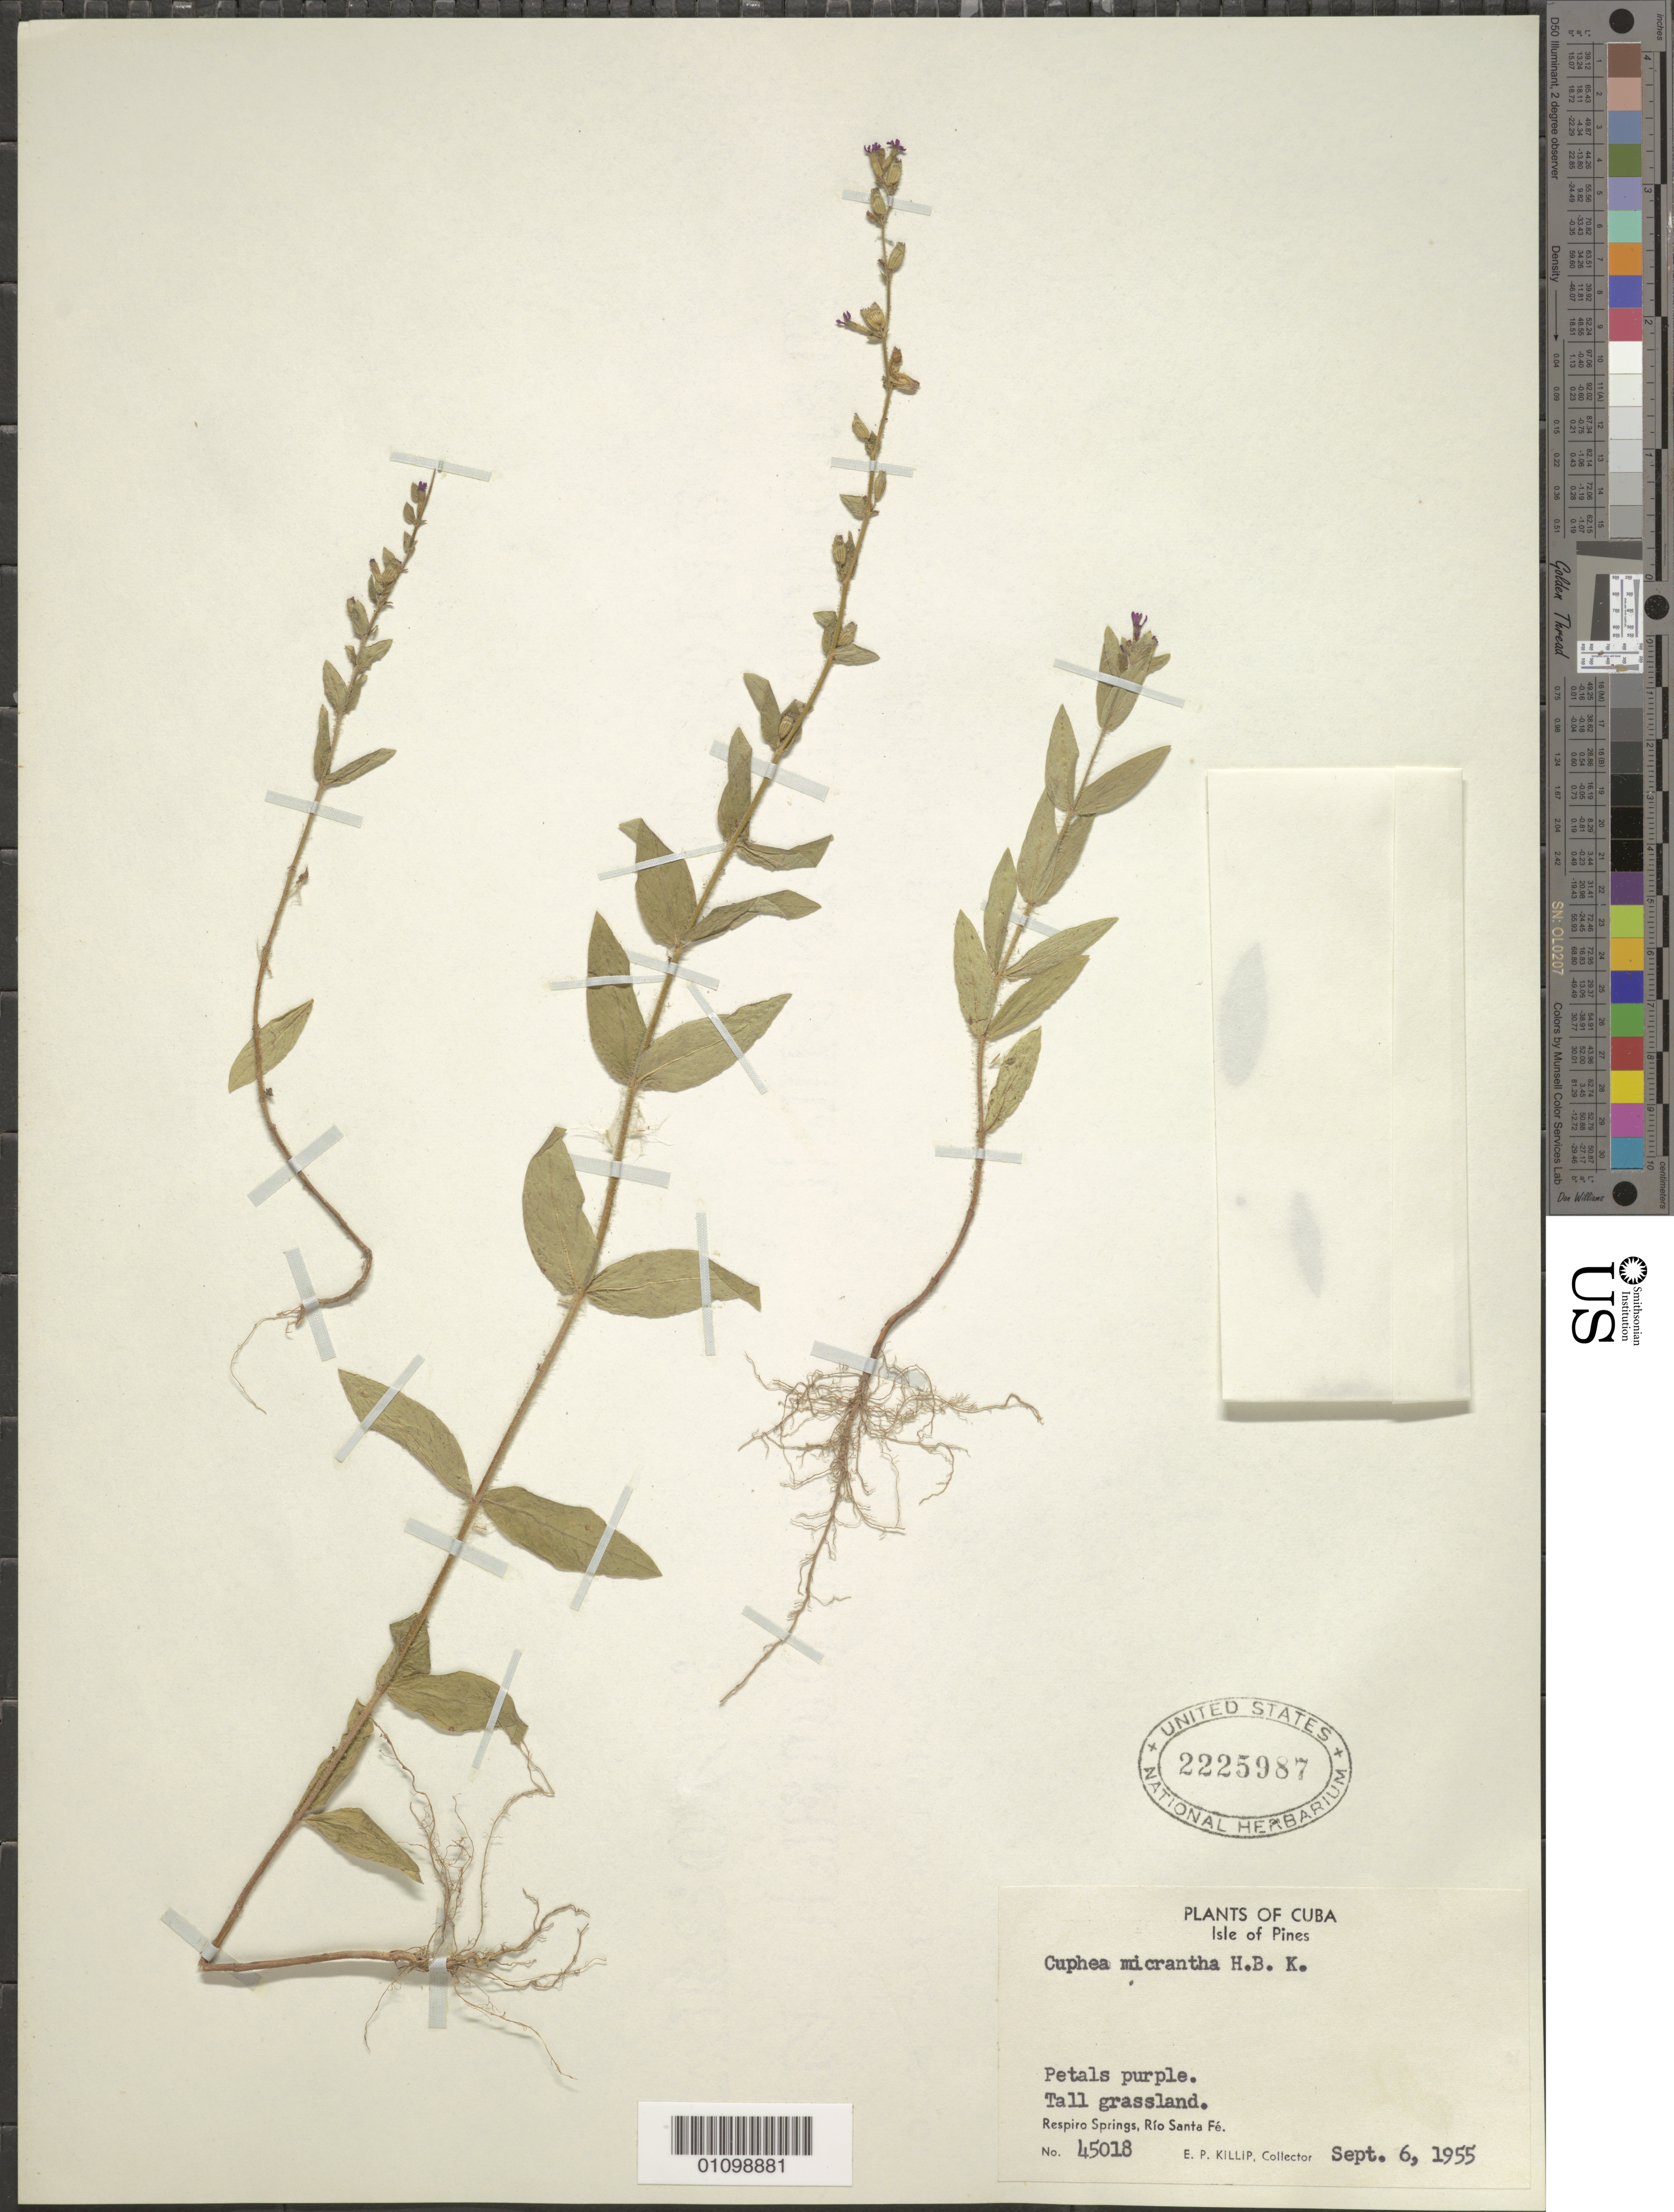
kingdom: Plantae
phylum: Tracheophyta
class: Magnoliopsida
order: Myrtales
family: Lythraceae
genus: Cuphea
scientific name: Cuphea micrantha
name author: Kunth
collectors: E. P. Killip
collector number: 45018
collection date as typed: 06 Sep 1955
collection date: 1955-09-06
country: Cuba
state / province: Isla de La Juventud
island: Isla de la Juventud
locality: Respiro Springs, Rio Santa Fe Tall grassland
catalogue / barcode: US 2225987